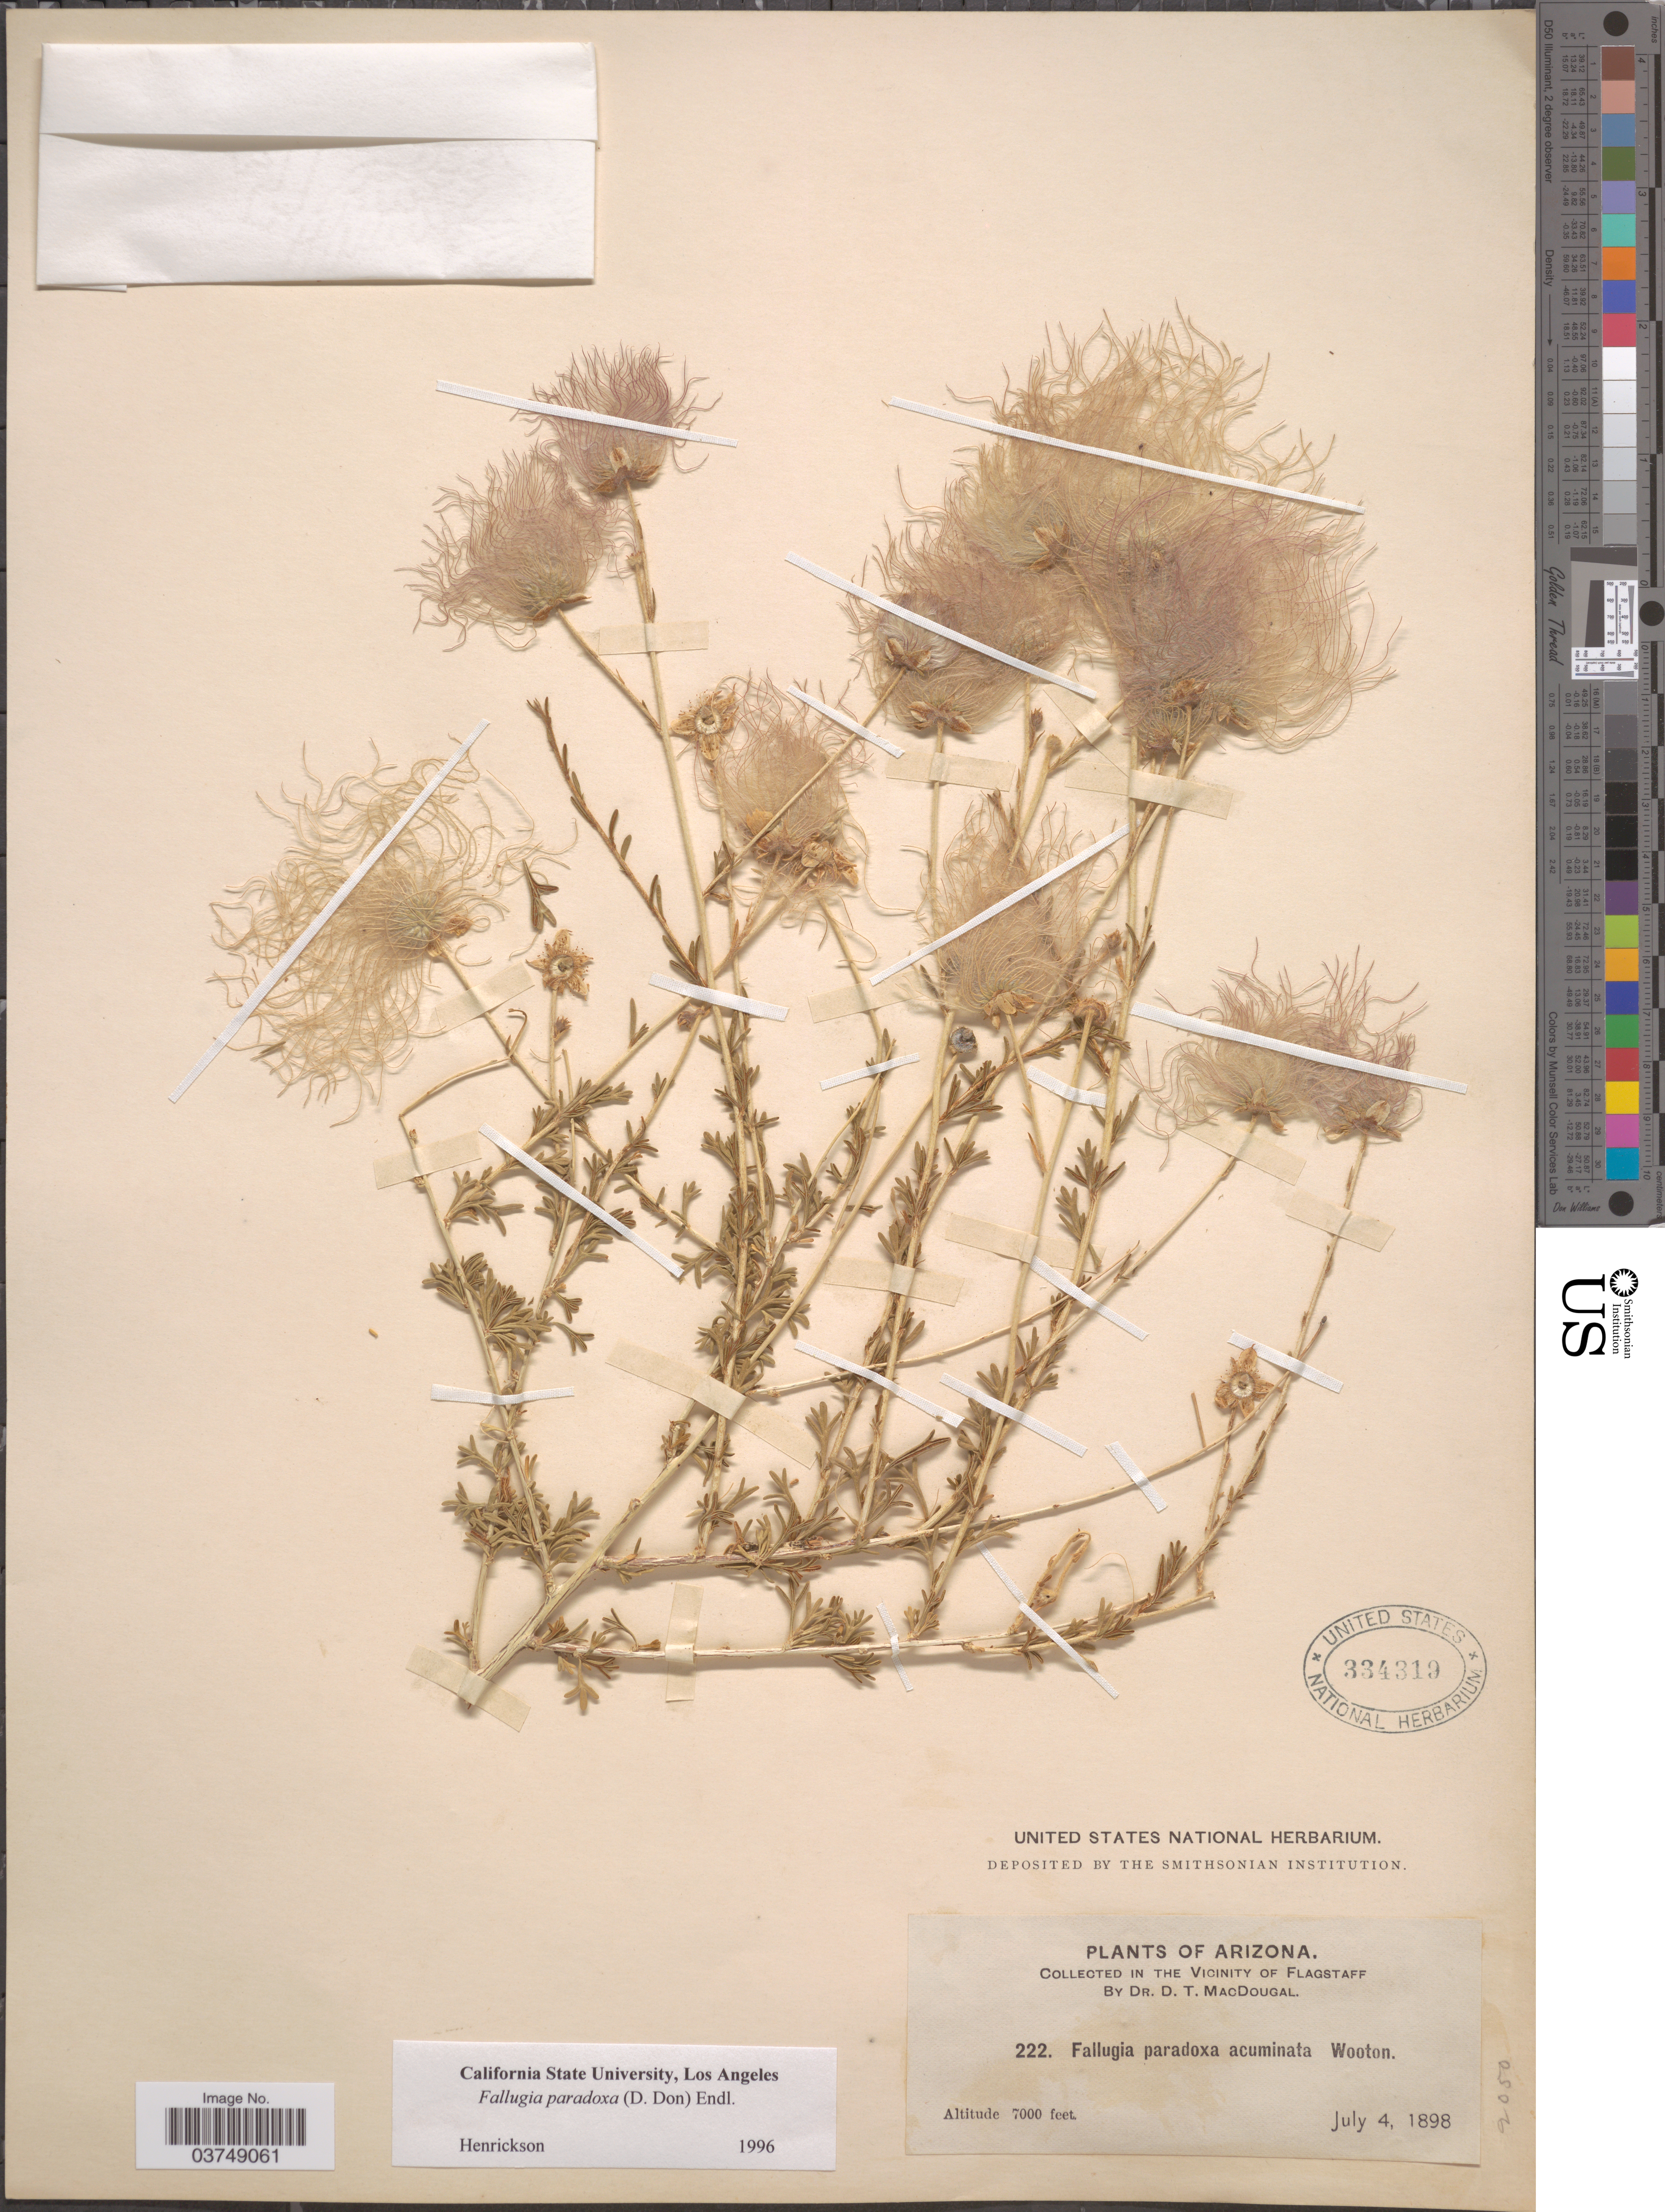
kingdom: Plantae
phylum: Tracheophyta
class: Magnoliopsida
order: Rosales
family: Rosaceae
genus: Fallugia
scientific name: Fallugia paradoxa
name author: (D. Don ex Tilloch & T. Taylor) Endl. ex Torr.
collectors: D. T. MacDougal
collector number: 222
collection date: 1898-07-04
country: United States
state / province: Arizona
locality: The vicinity of Flagstaff.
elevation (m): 2134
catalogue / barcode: US 334319